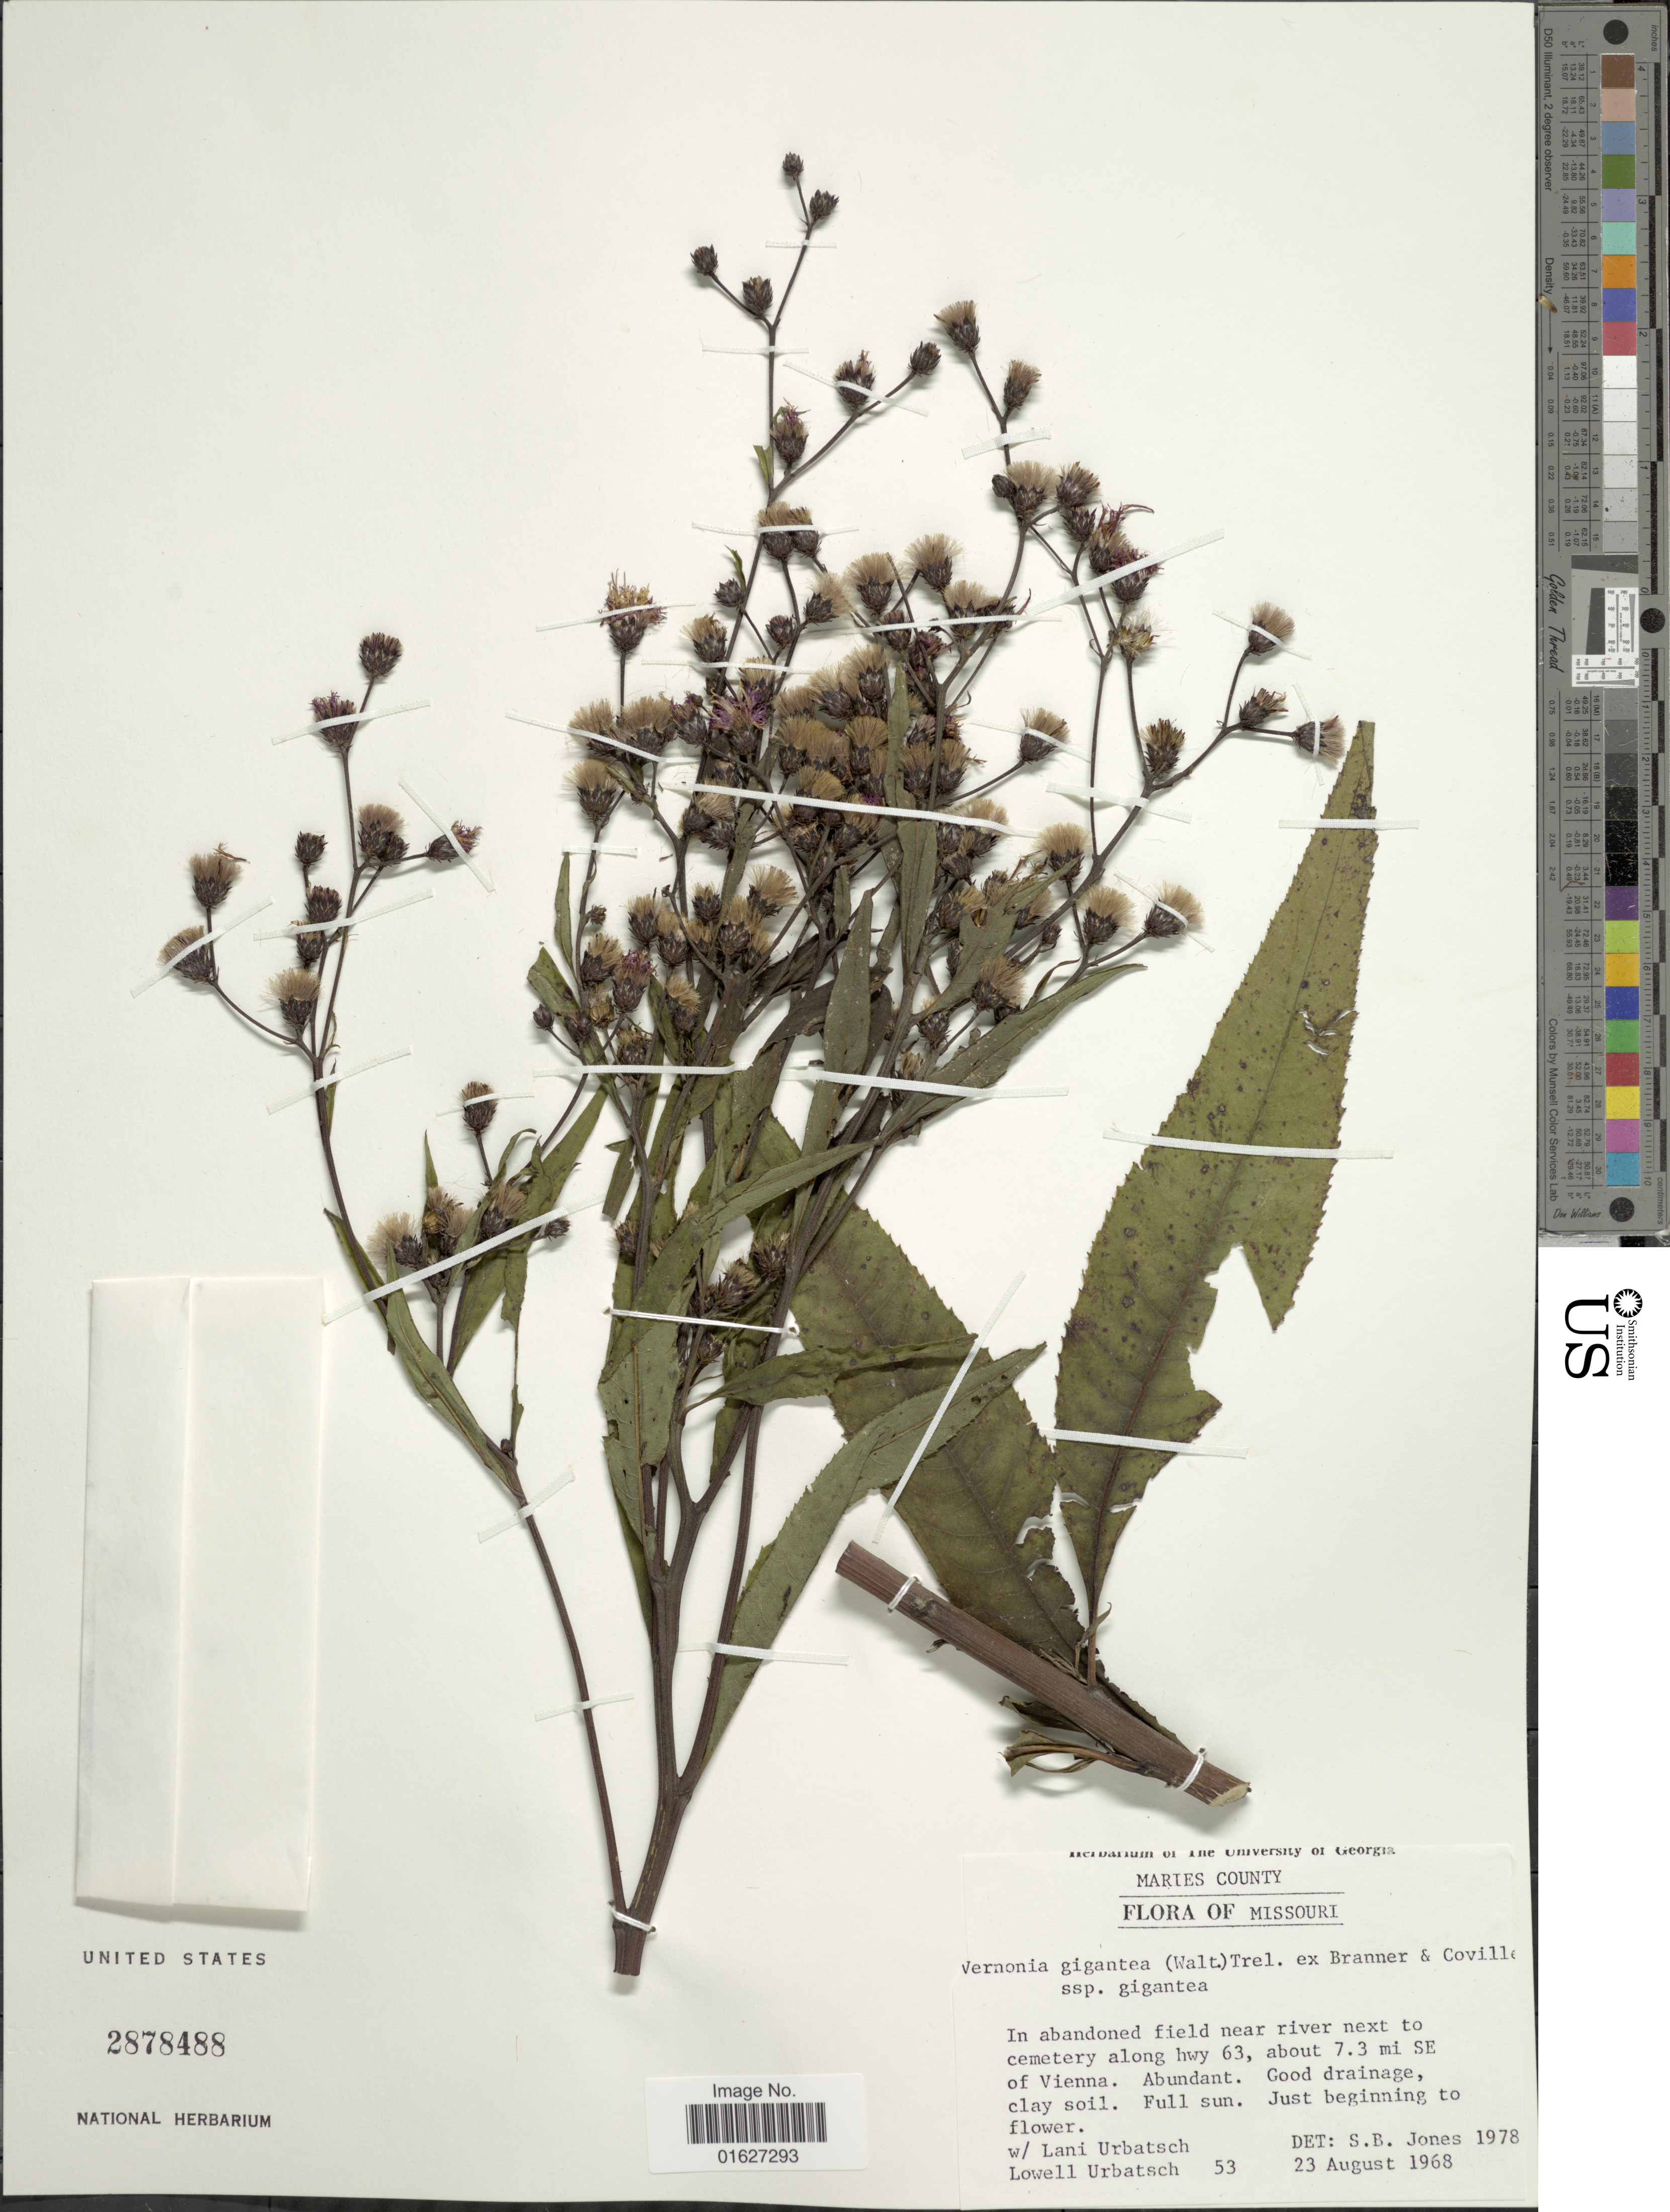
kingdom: Plantae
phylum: Tracheophyta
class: Magnoliopsida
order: Asterales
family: Asteraceae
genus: Vernonia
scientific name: Vernonia gigantea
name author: (Walter) Trel.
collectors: L. Urbatsch & L. E. Urbatsch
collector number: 53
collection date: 1968-08-23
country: United States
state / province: Missouri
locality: Maries County. Missouri. In abandoned field near river next to cemetery along hwy 63, abotu 7.3 mi SE of Vienna.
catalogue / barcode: US 2878488